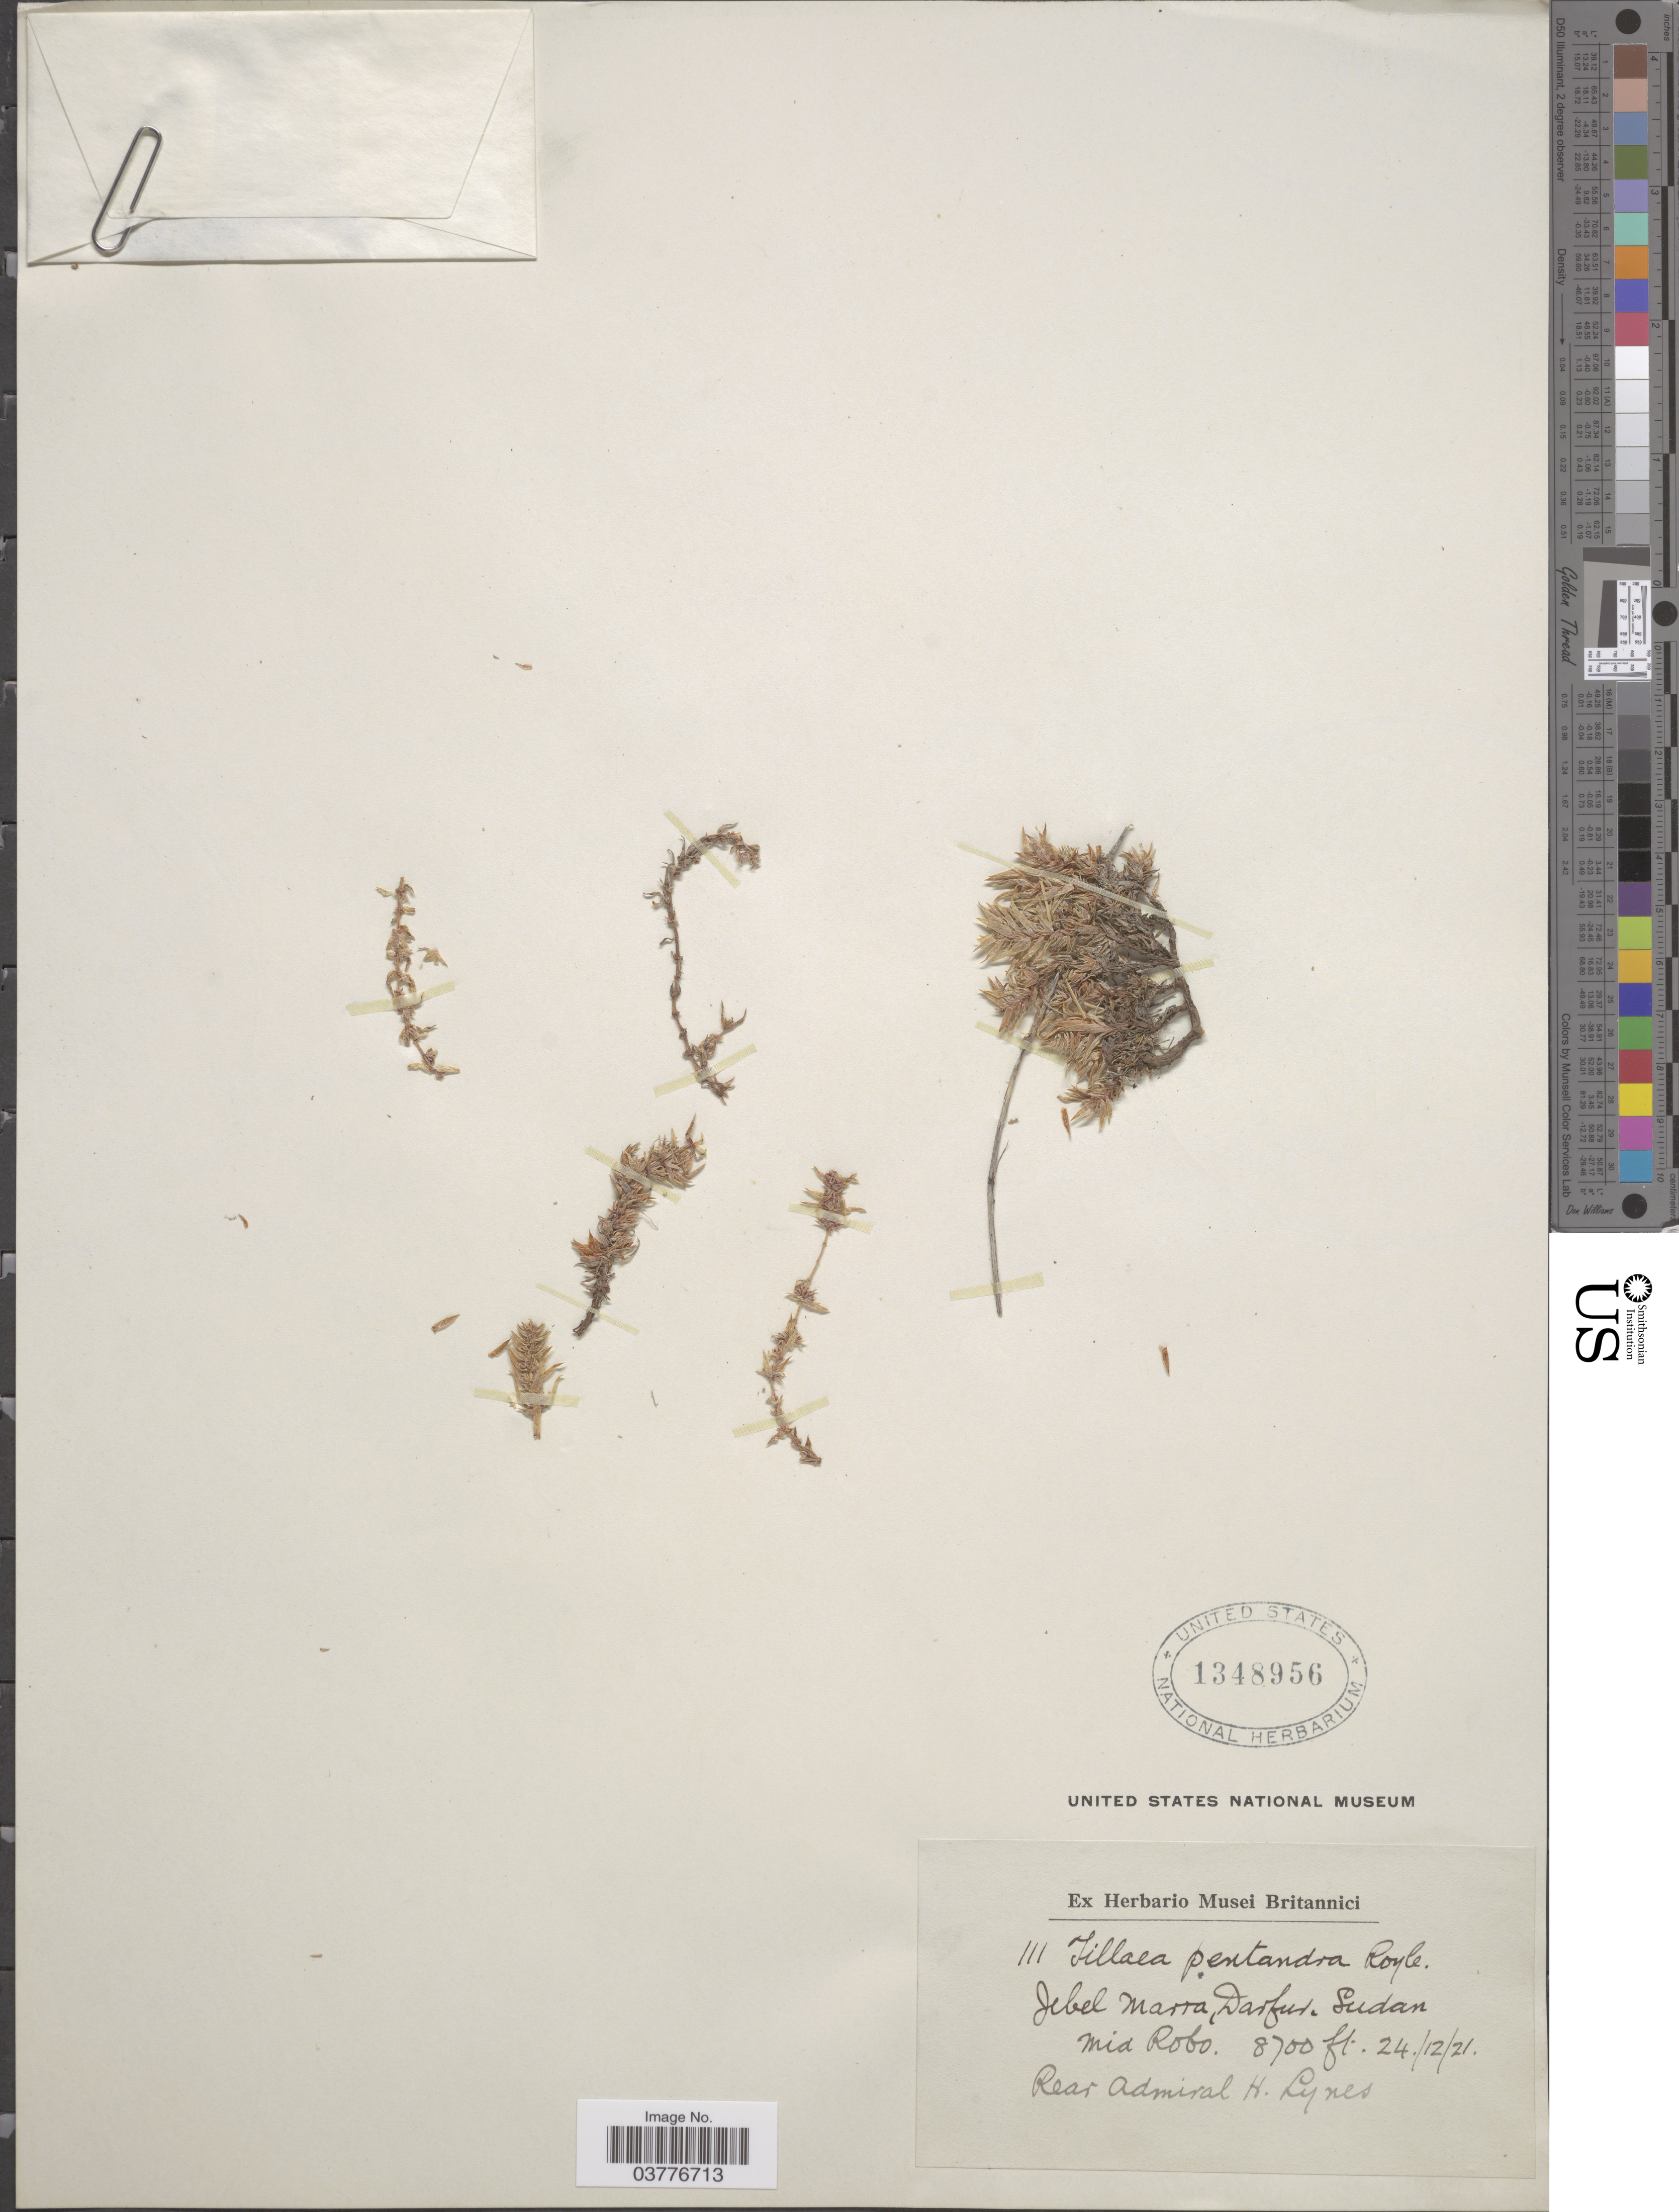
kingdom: Plantae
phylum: Tracheophyta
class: Magnoliopsida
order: Saxifragales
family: Crassulaceae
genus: Crassula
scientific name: Crassula sp.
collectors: H. Lynes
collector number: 111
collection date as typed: Transcribed d/m/y: 24/12/21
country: Sudan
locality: Jebel Marra, Darfur, mid Robo.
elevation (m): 2652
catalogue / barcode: US 1348956